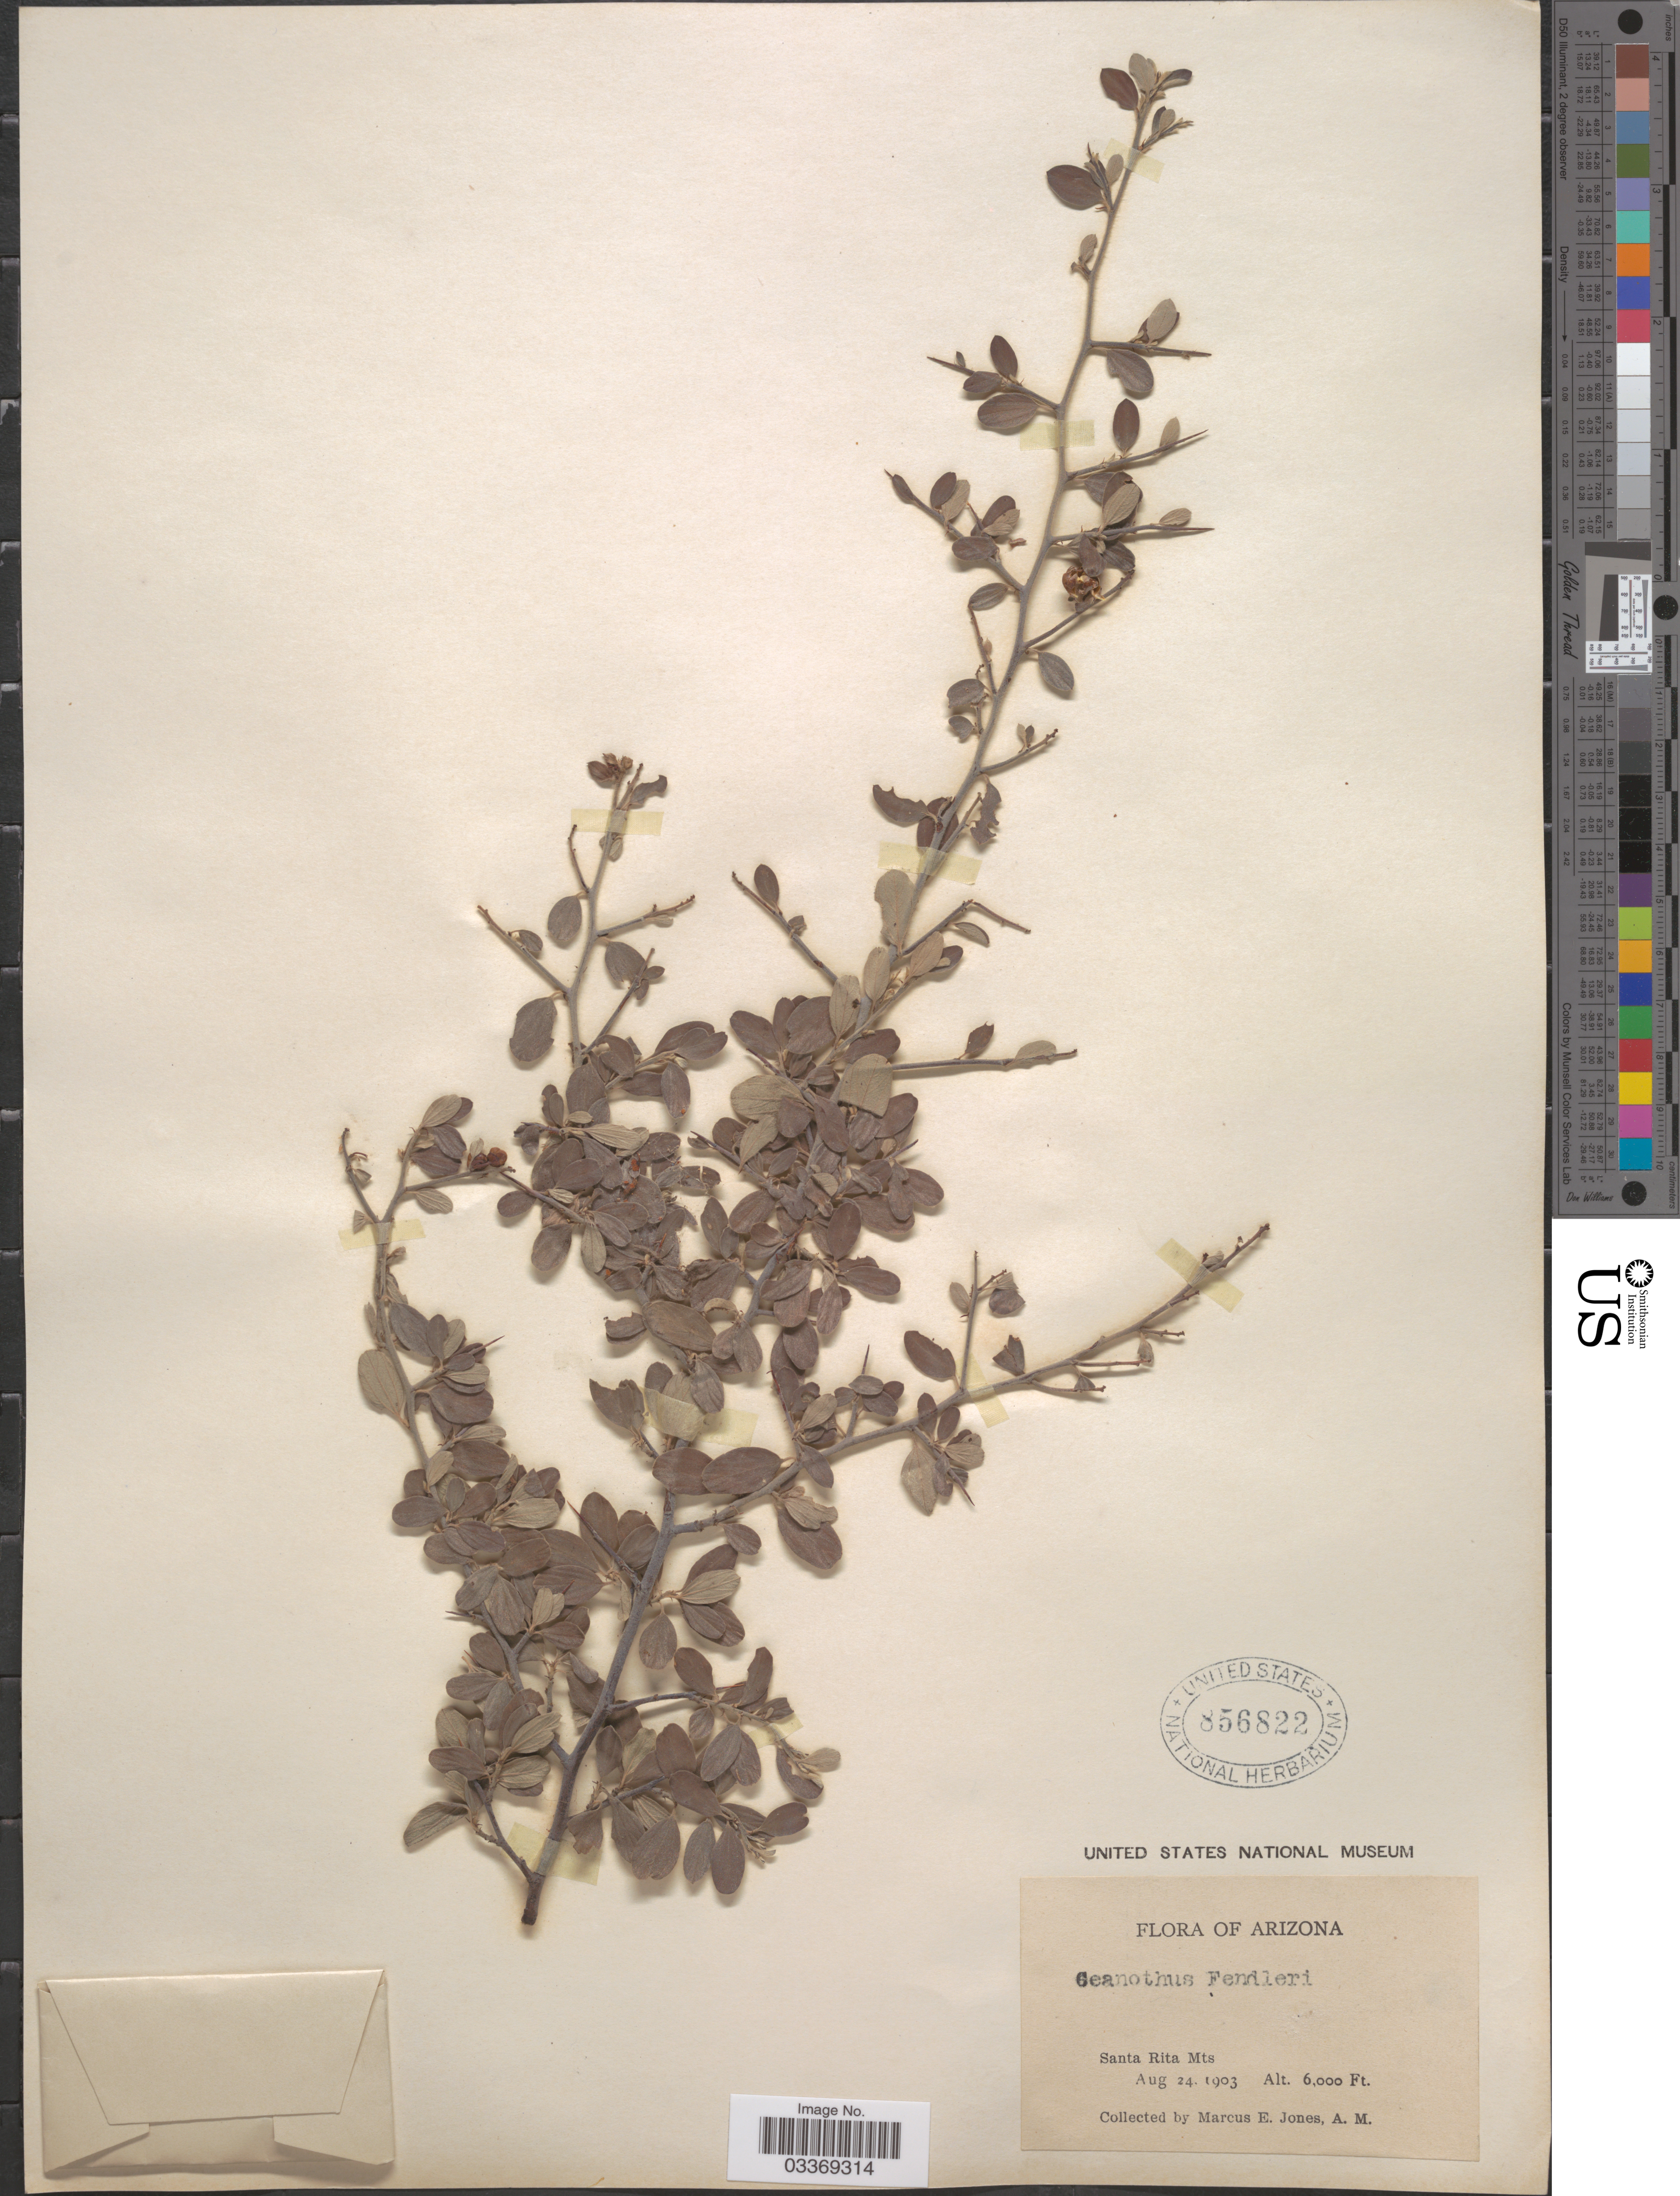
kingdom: Plantae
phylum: Tracheophyta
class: Magnoliopsida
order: Rosales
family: Rhamnaceae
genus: Ceanothus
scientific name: Ceanothus fendleri var. venosus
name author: (A. Gray) Trel.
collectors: M. E. Jones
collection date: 1903-08-24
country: United States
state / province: Arizona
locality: Santa Rita Mts.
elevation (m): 1829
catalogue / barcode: US 856822